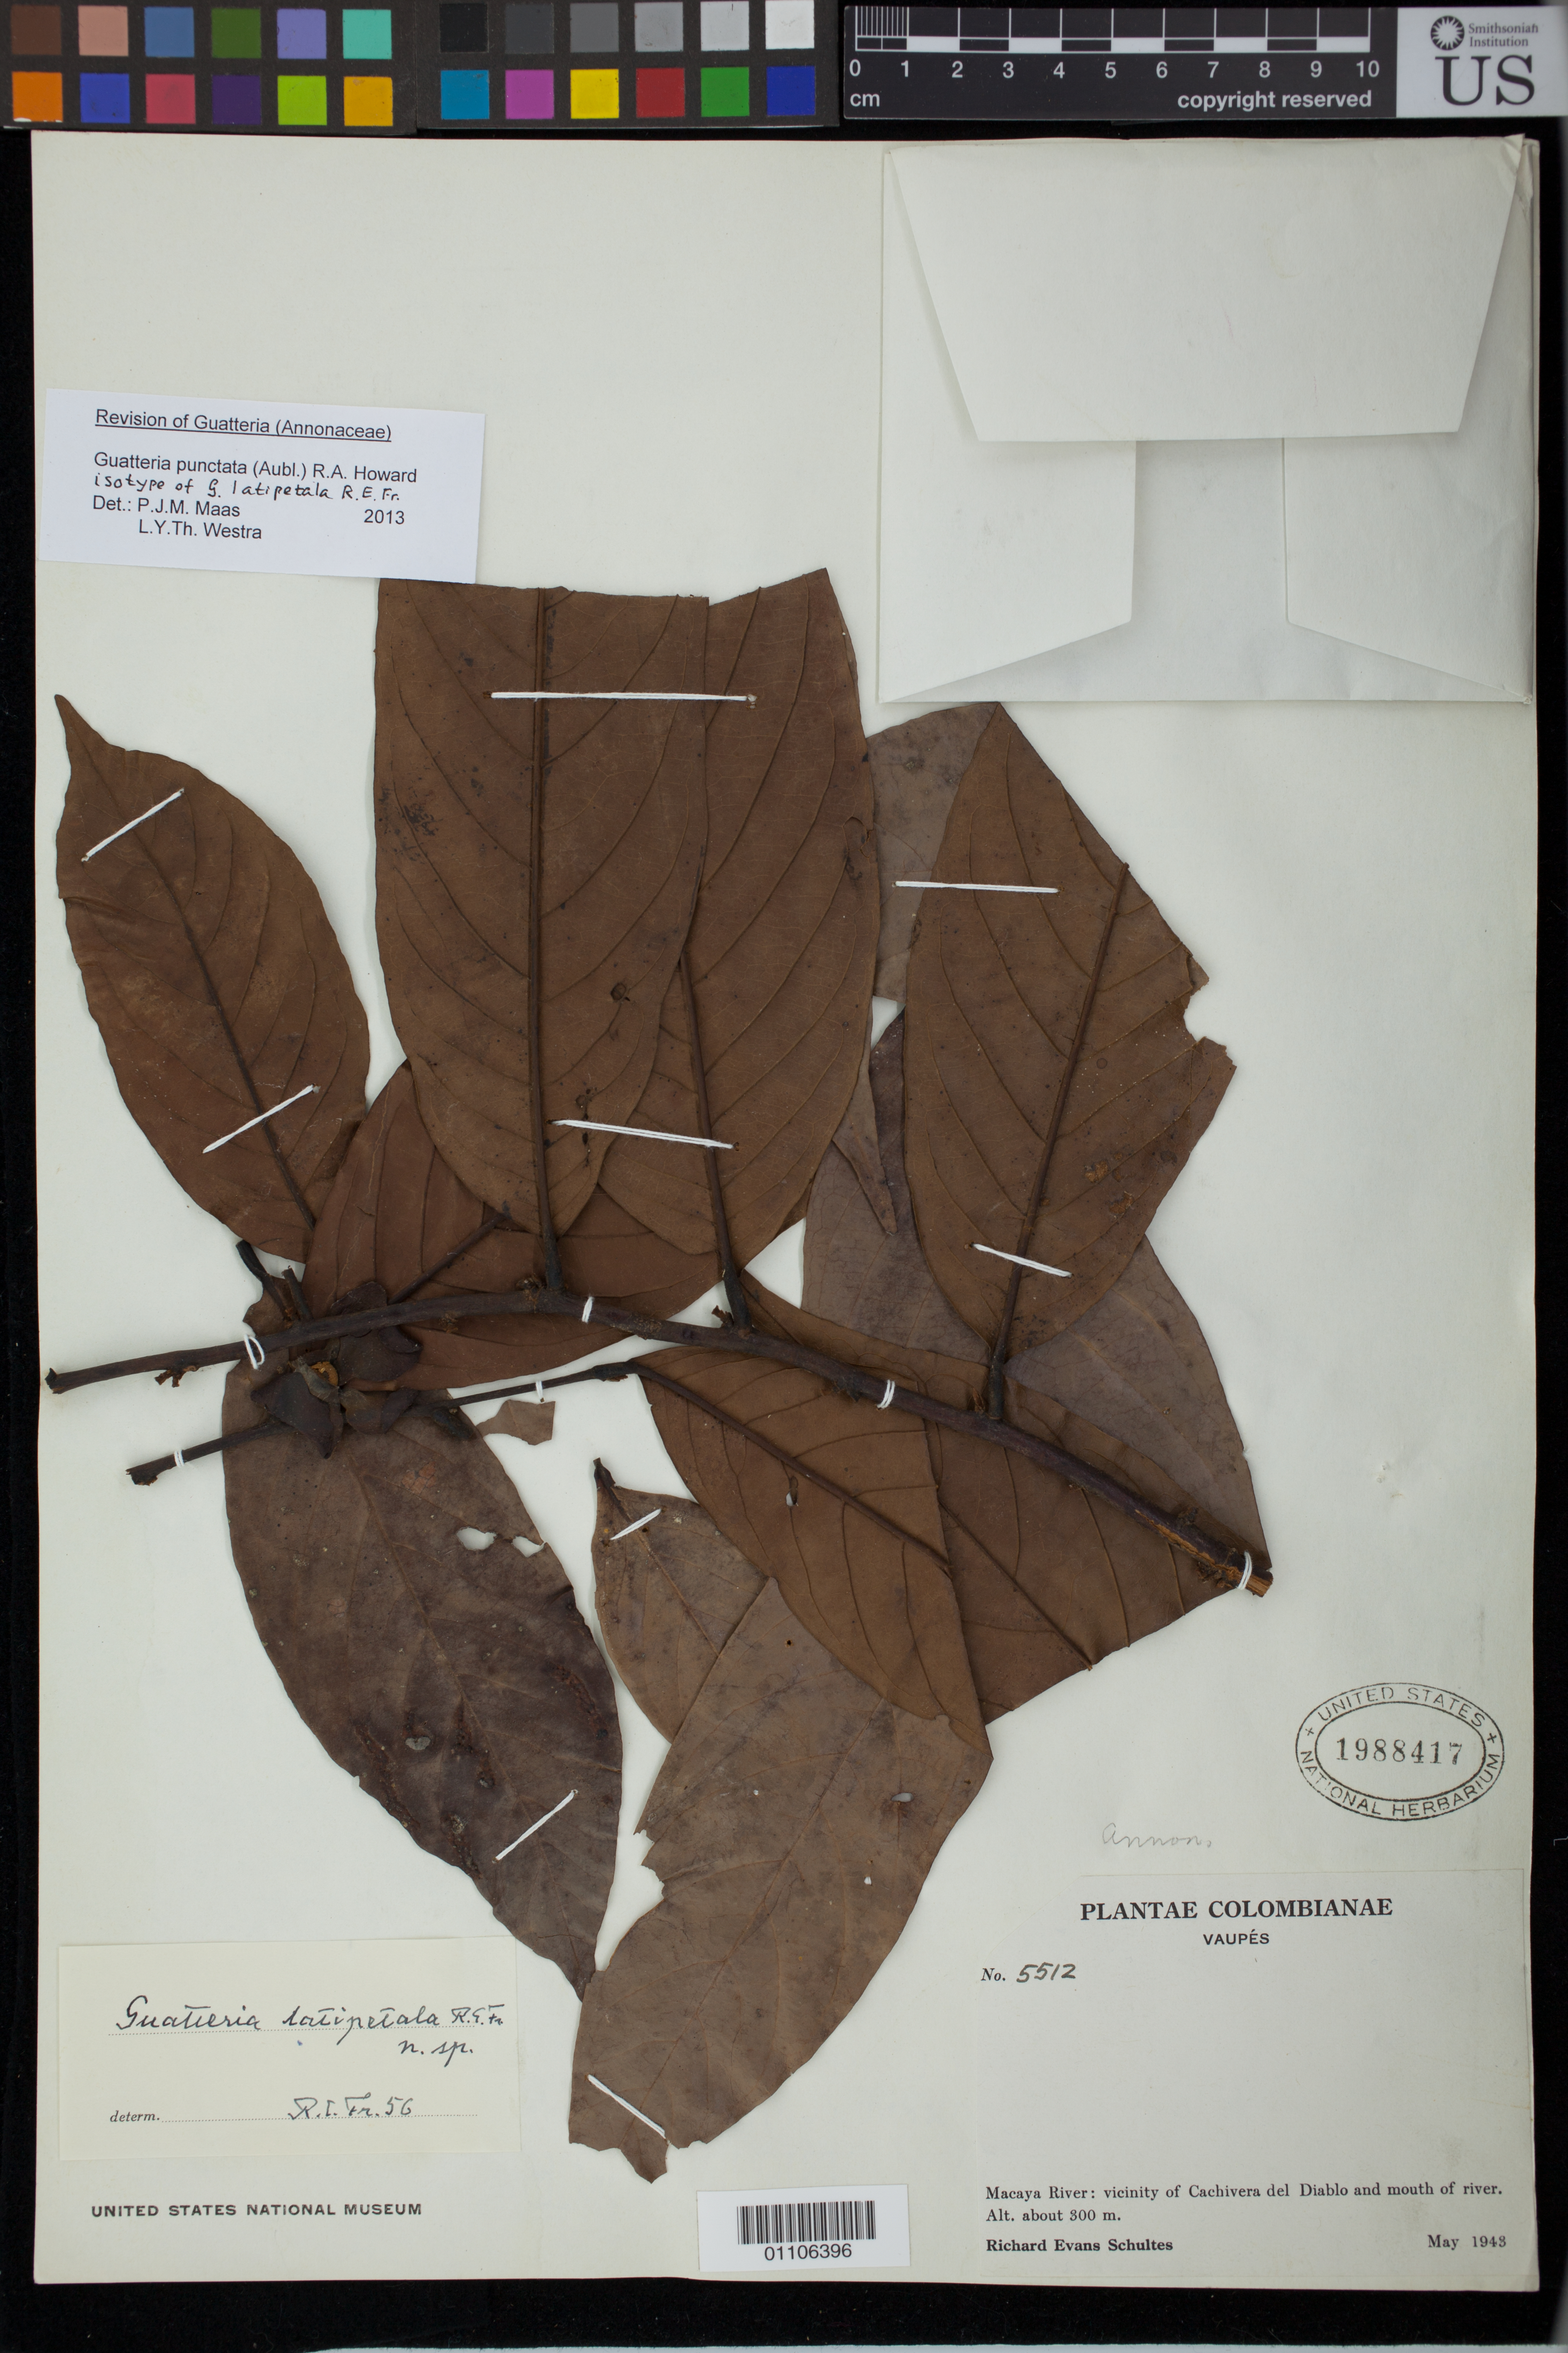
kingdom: Plantae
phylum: Tracheophyta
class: Magnoliopsida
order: Magnoliales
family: Annonaceae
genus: Guatteria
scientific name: Guatteria latipetala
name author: R.E. Fr.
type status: Isotype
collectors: R. E. Schultes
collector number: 5512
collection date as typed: May 1943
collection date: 1943-05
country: Colombia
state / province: Vaupés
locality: Macaya River, vicinity of Cachivera & mouth of River.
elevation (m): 300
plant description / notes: One of two consecutively numbered sheets of this collection (USNH 1988417, 1988418), both annotated by Fries but neither indicated as the (holo)type.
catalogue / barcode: US 1988417